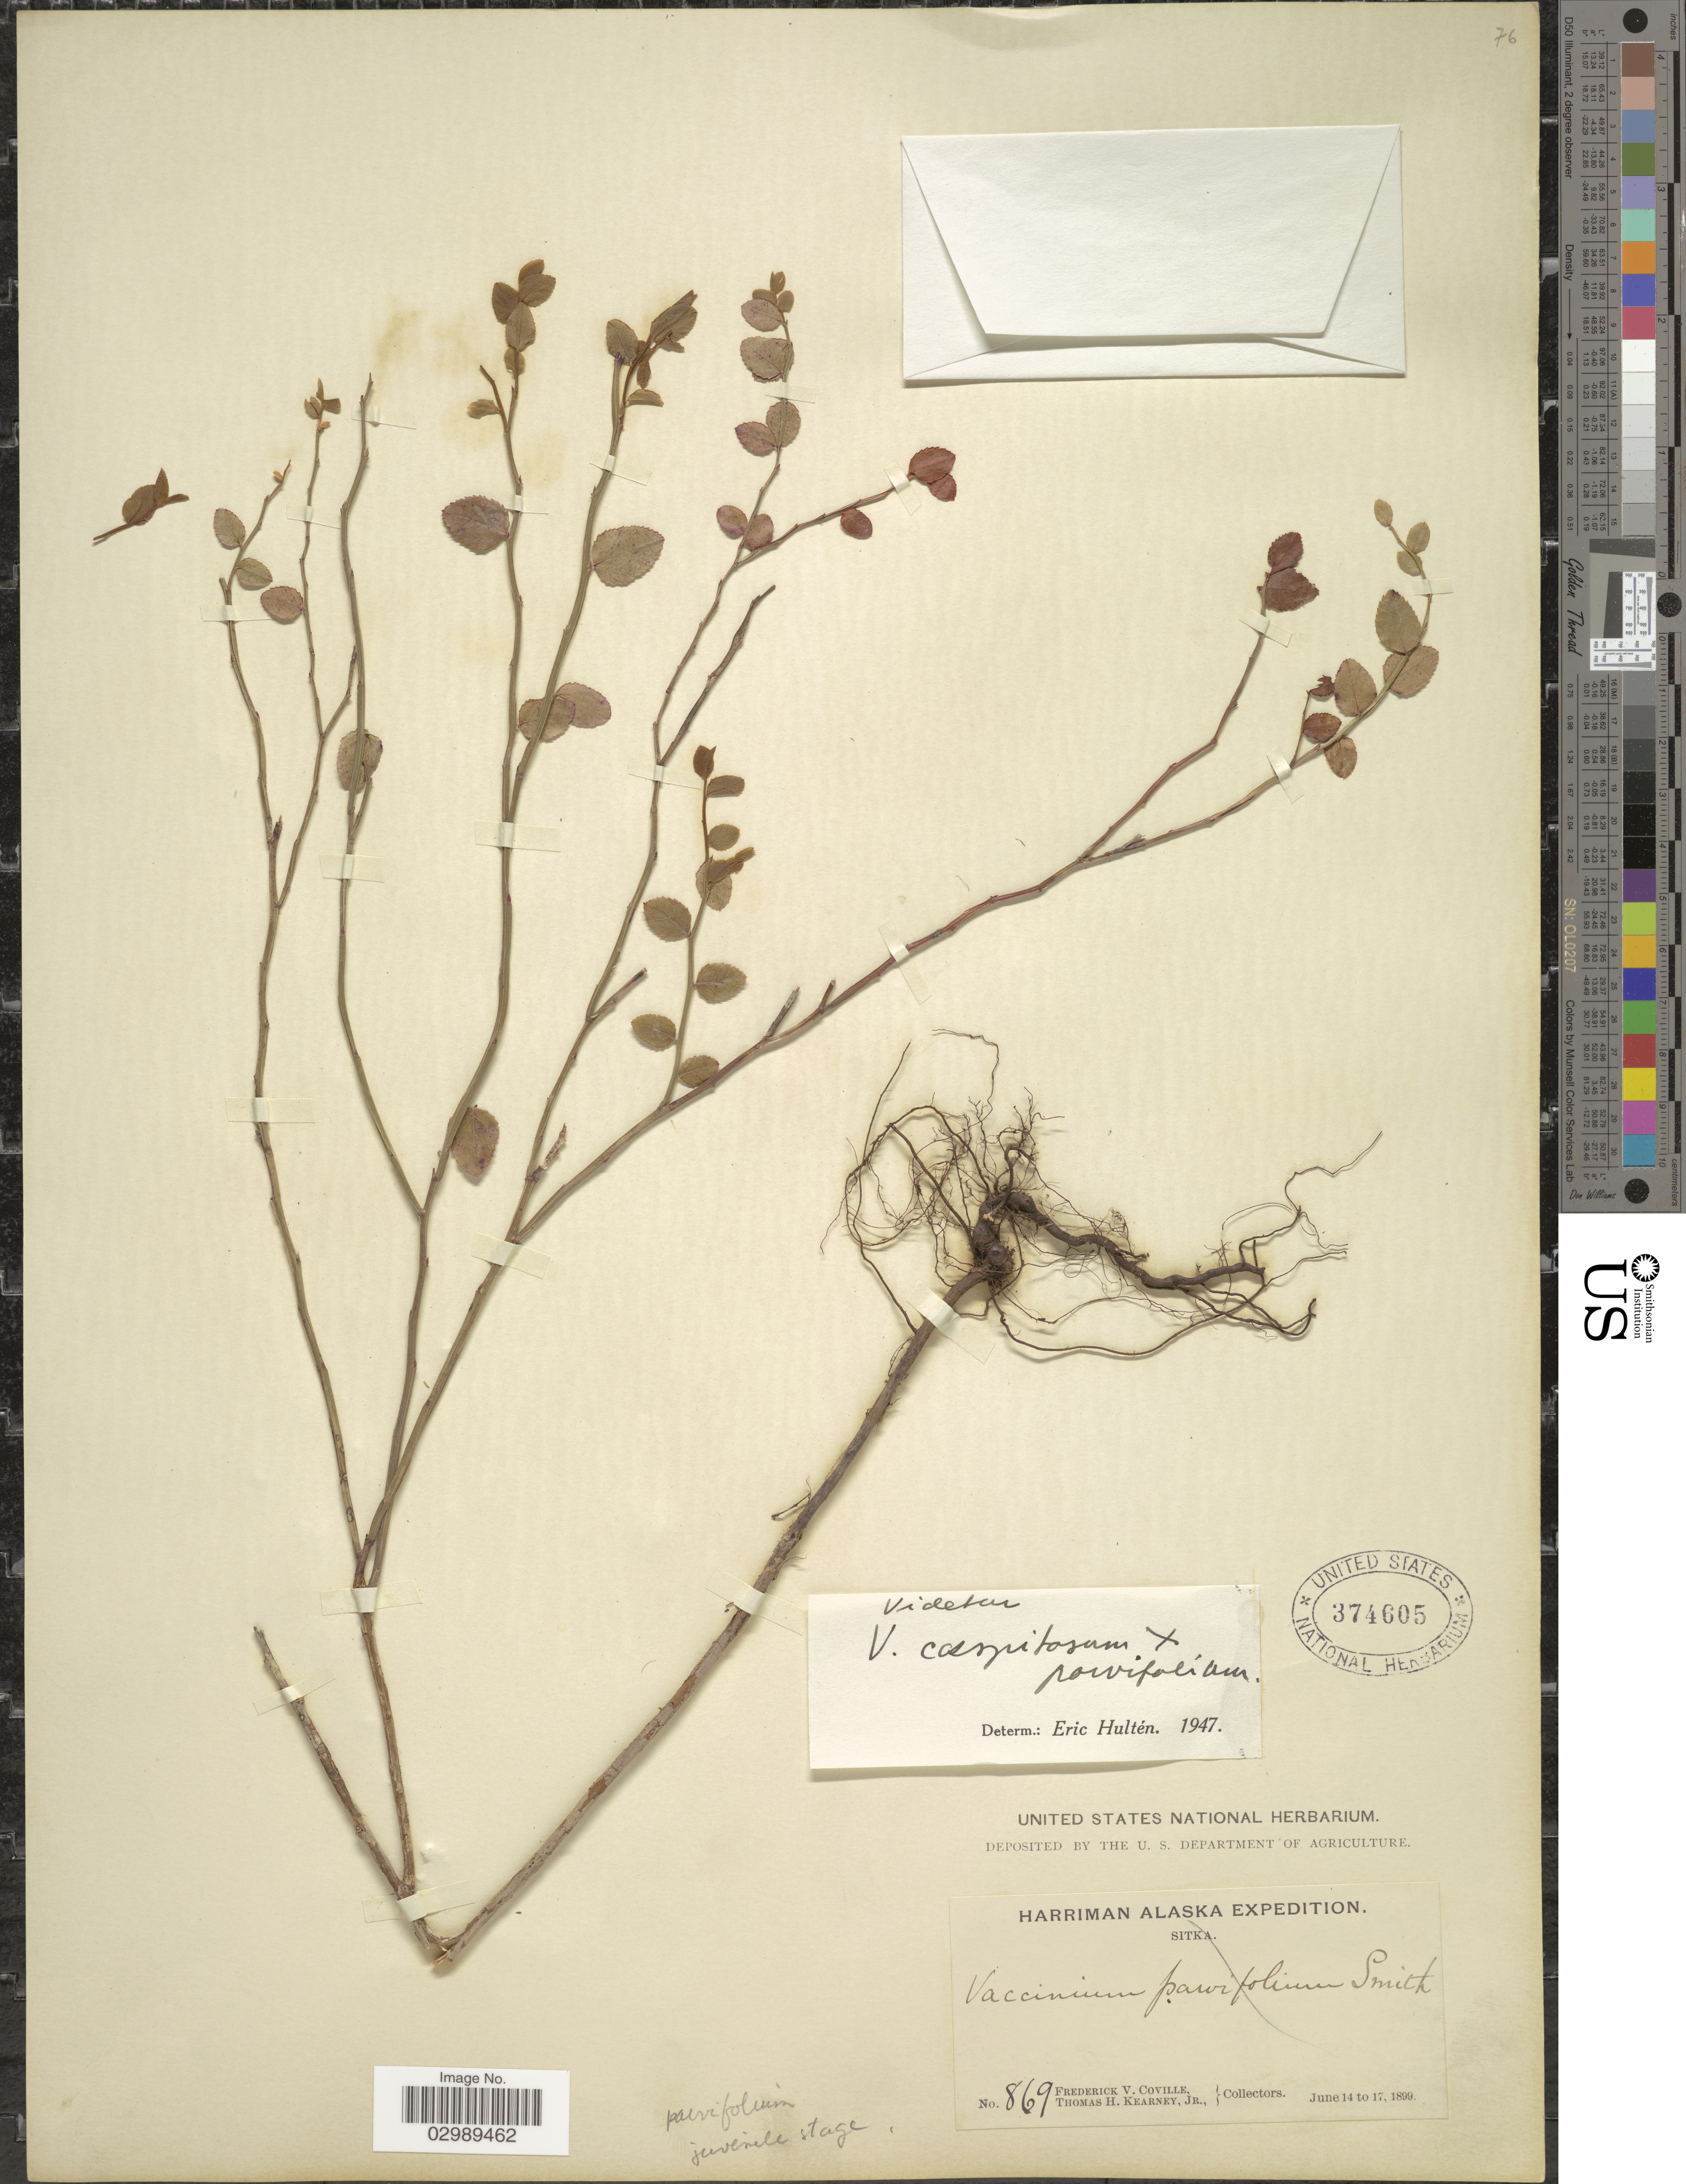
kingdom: Plantae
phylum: Tracheophyta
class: Magnoliopsida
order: Ericales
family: Ericaceae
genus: Vaccinium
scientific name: Vaccinium parvifolium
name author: Small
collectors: F. V. Coville & T. H. Kearney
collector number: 869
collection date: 1899-06-14/1899-06-17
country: United States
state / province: Alaska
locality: Sitka.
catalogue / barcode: US 374605